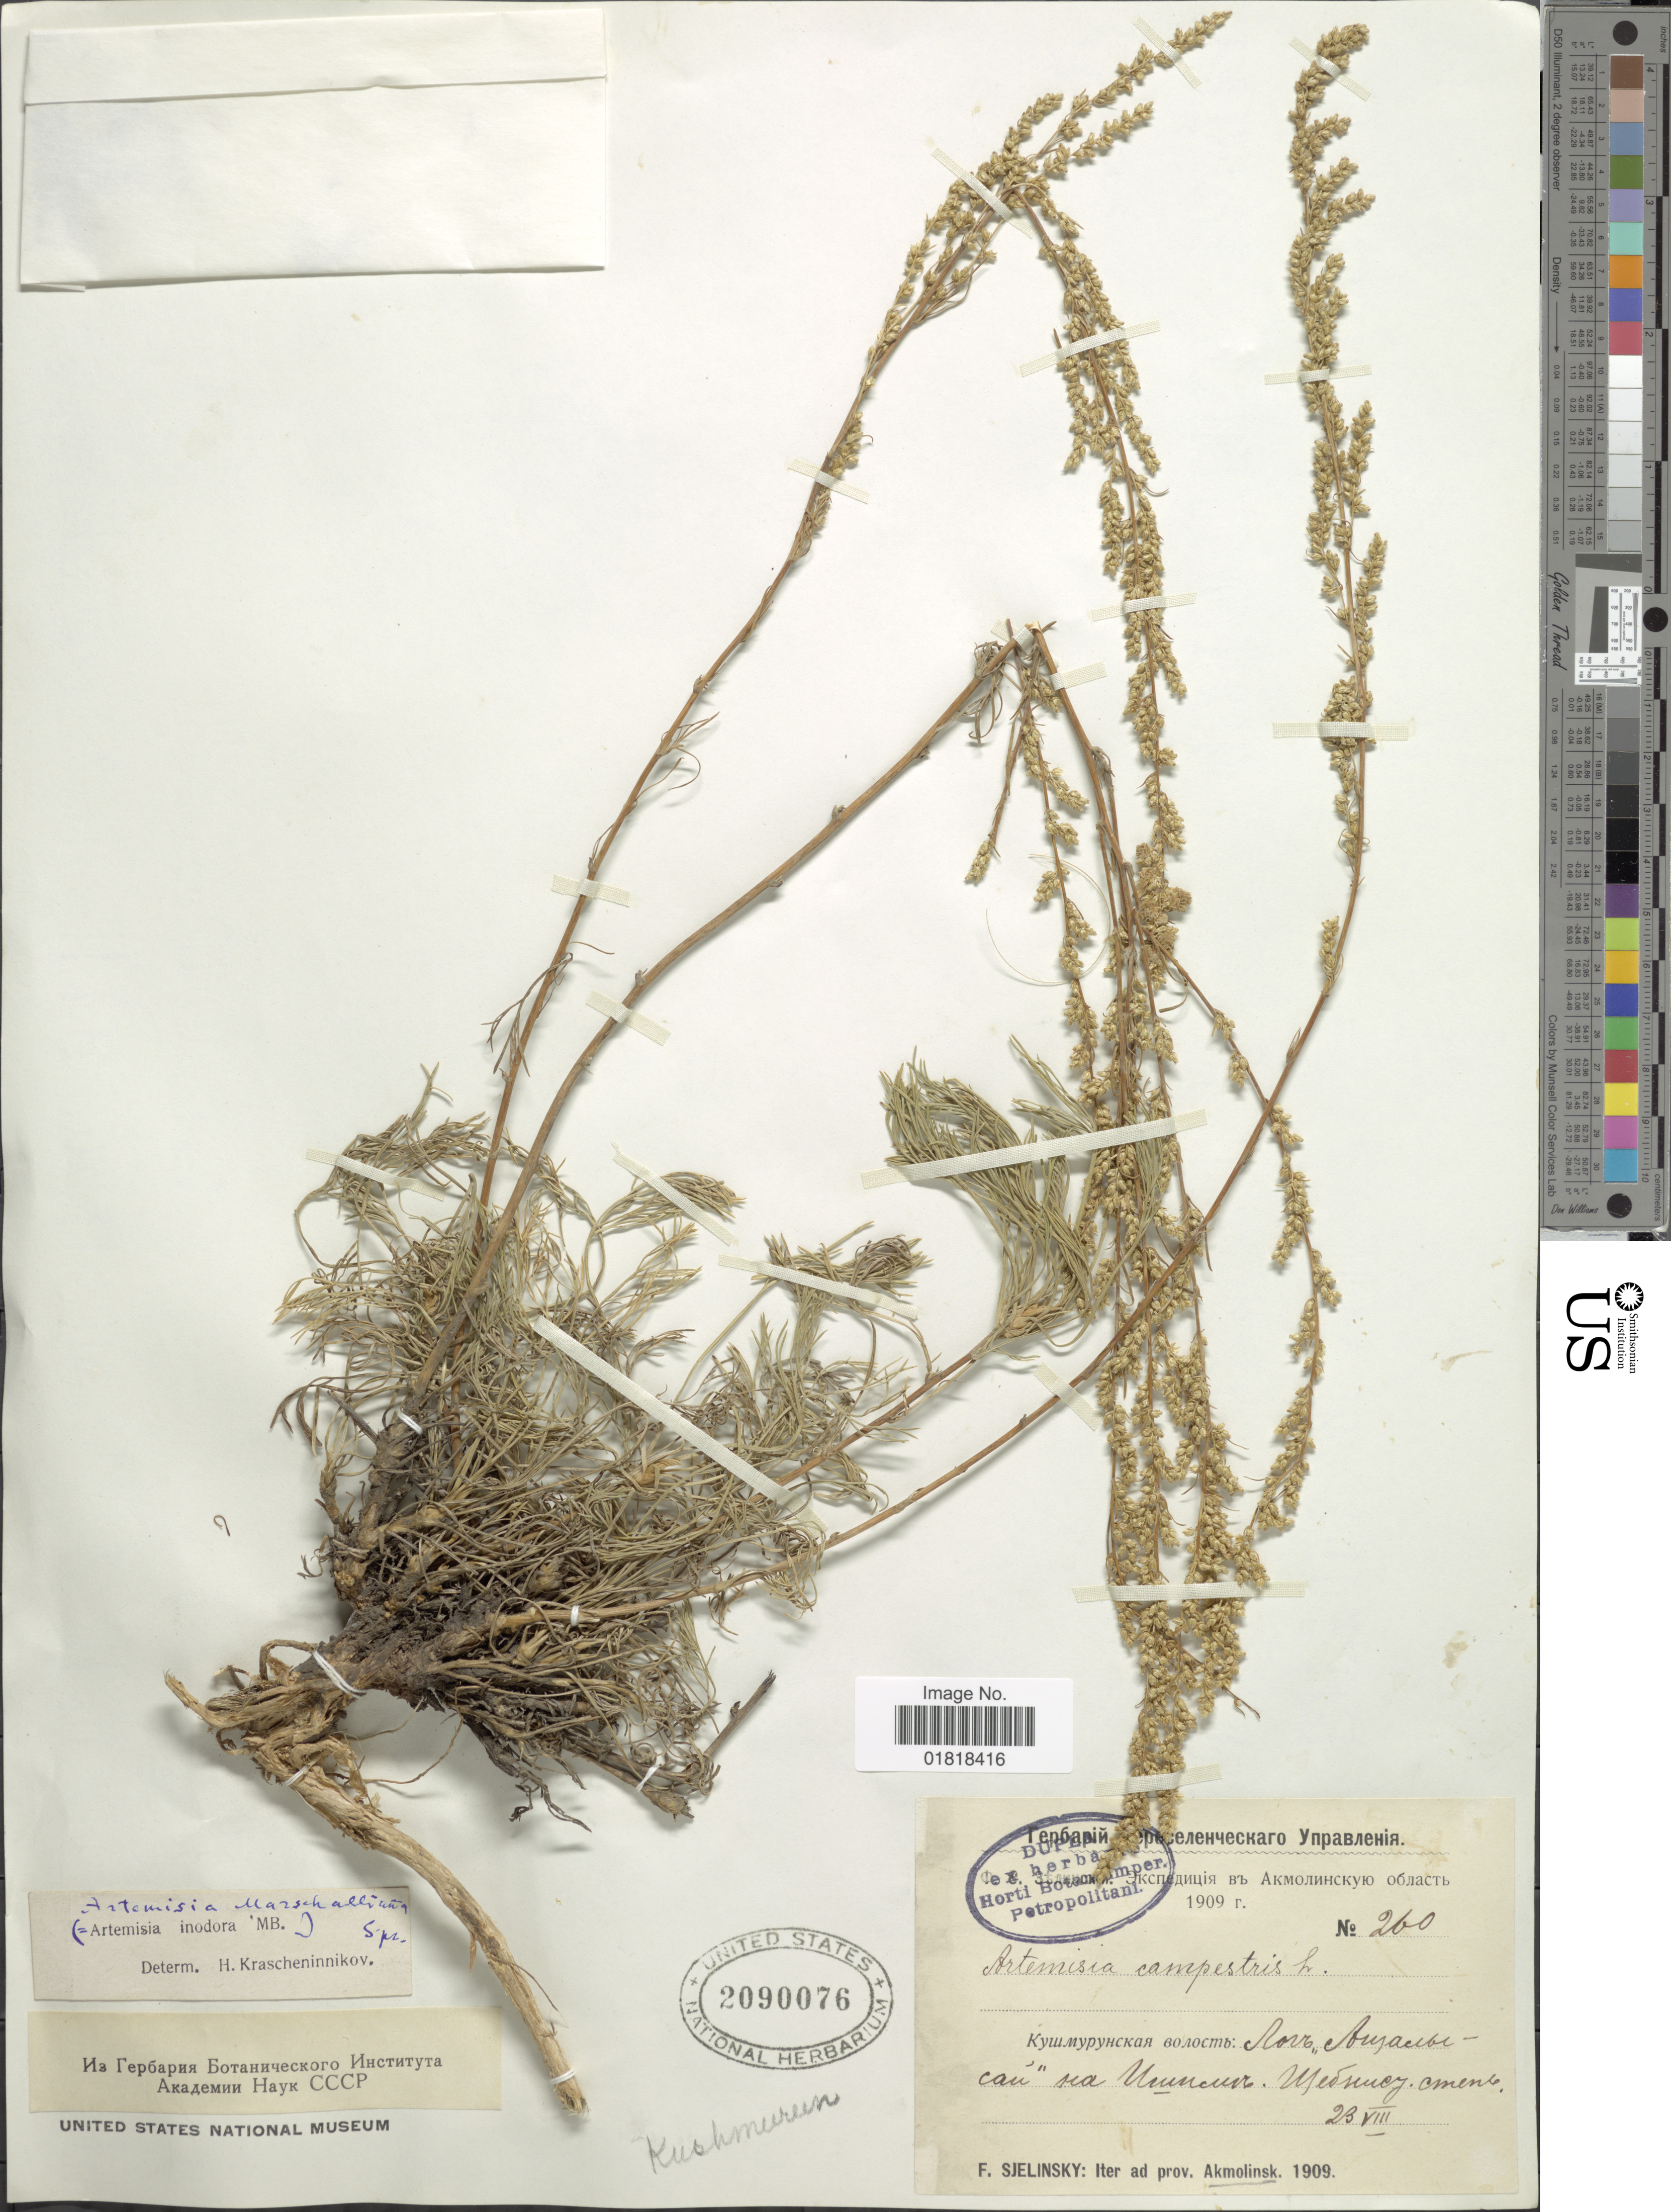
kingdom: Plantae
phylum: Tracheophyta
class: Magnoliopsida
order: Asterales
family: Asteraceae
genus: Artemisia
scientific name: Artemisia campestris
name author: L.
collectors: F. Sjelinski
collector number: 260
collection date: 1909-08-23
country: Kazakhstan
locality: Prov. Akmolinsk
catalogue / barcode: US 2090076